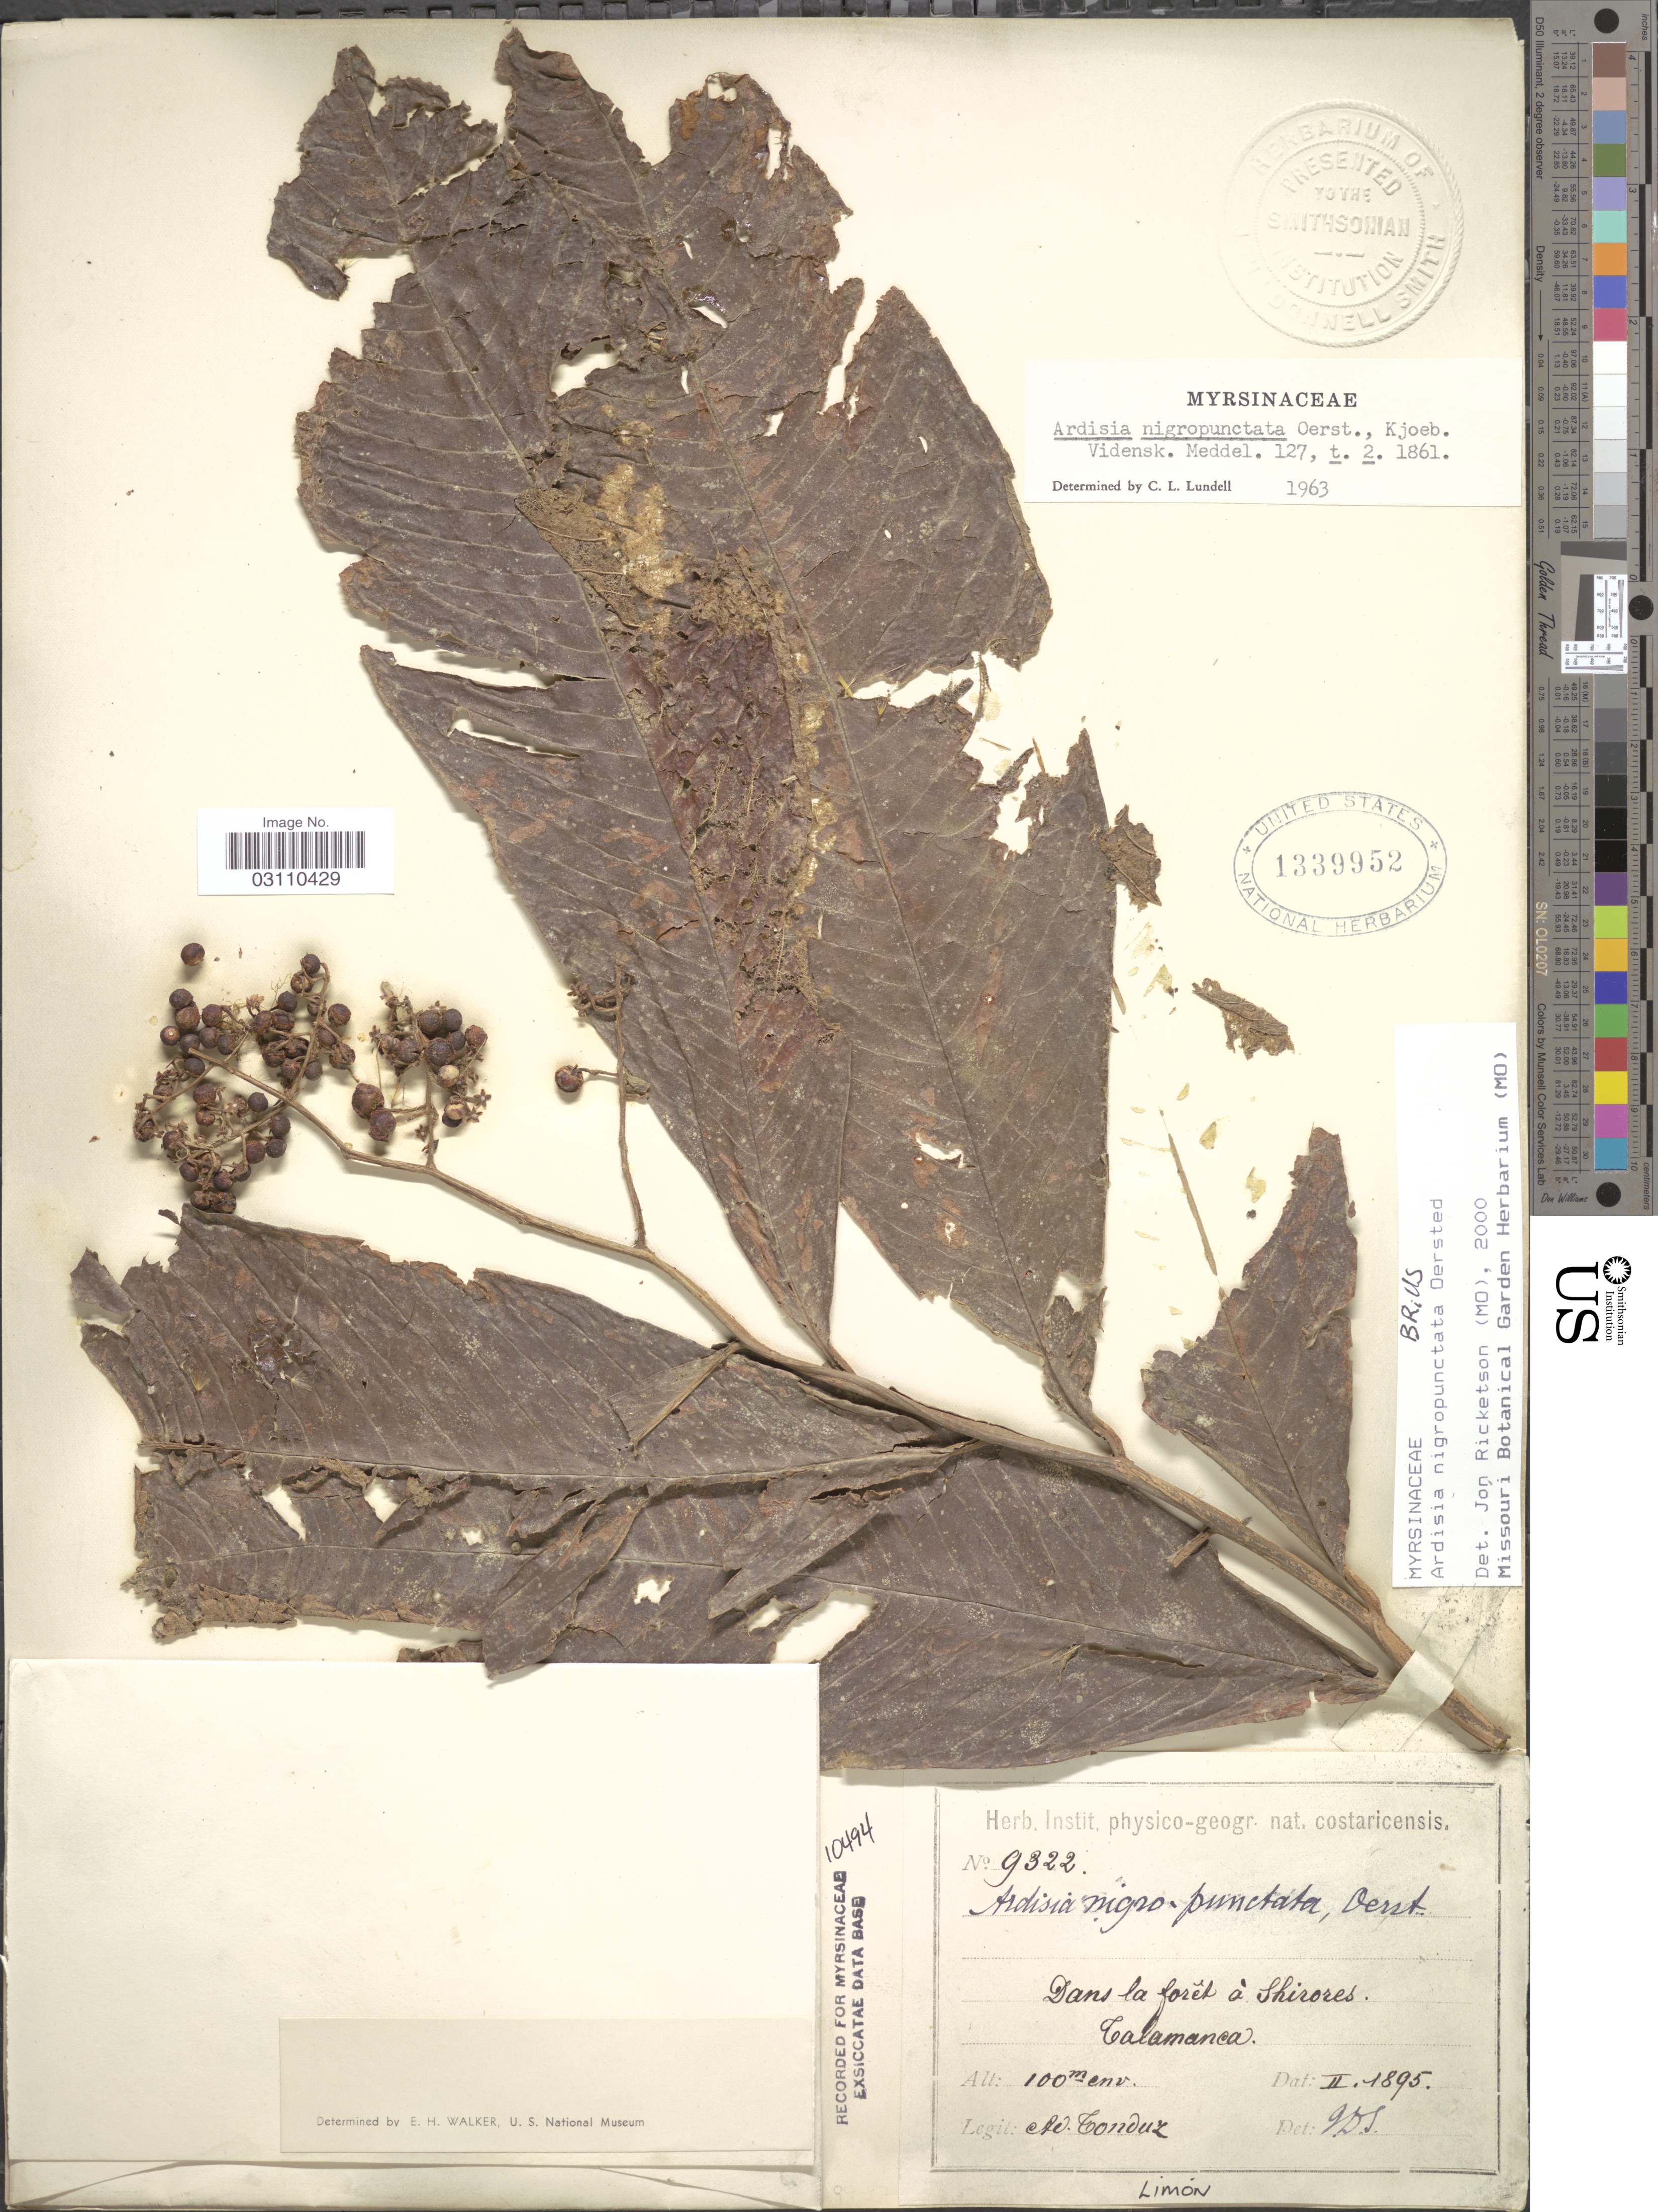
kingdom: Plantae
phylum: Tracheophyta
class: Magnoliopsida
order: Ericales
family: Primulaceae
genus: Ardisia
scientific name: Ardisia nigropunctata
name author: Oerst.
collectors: A. Tonduz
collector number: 9322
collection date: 1895-02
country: Costa Rica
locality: Dans la forêt à Shirores. Talamanca.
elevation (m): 100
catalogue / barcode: US 1339952